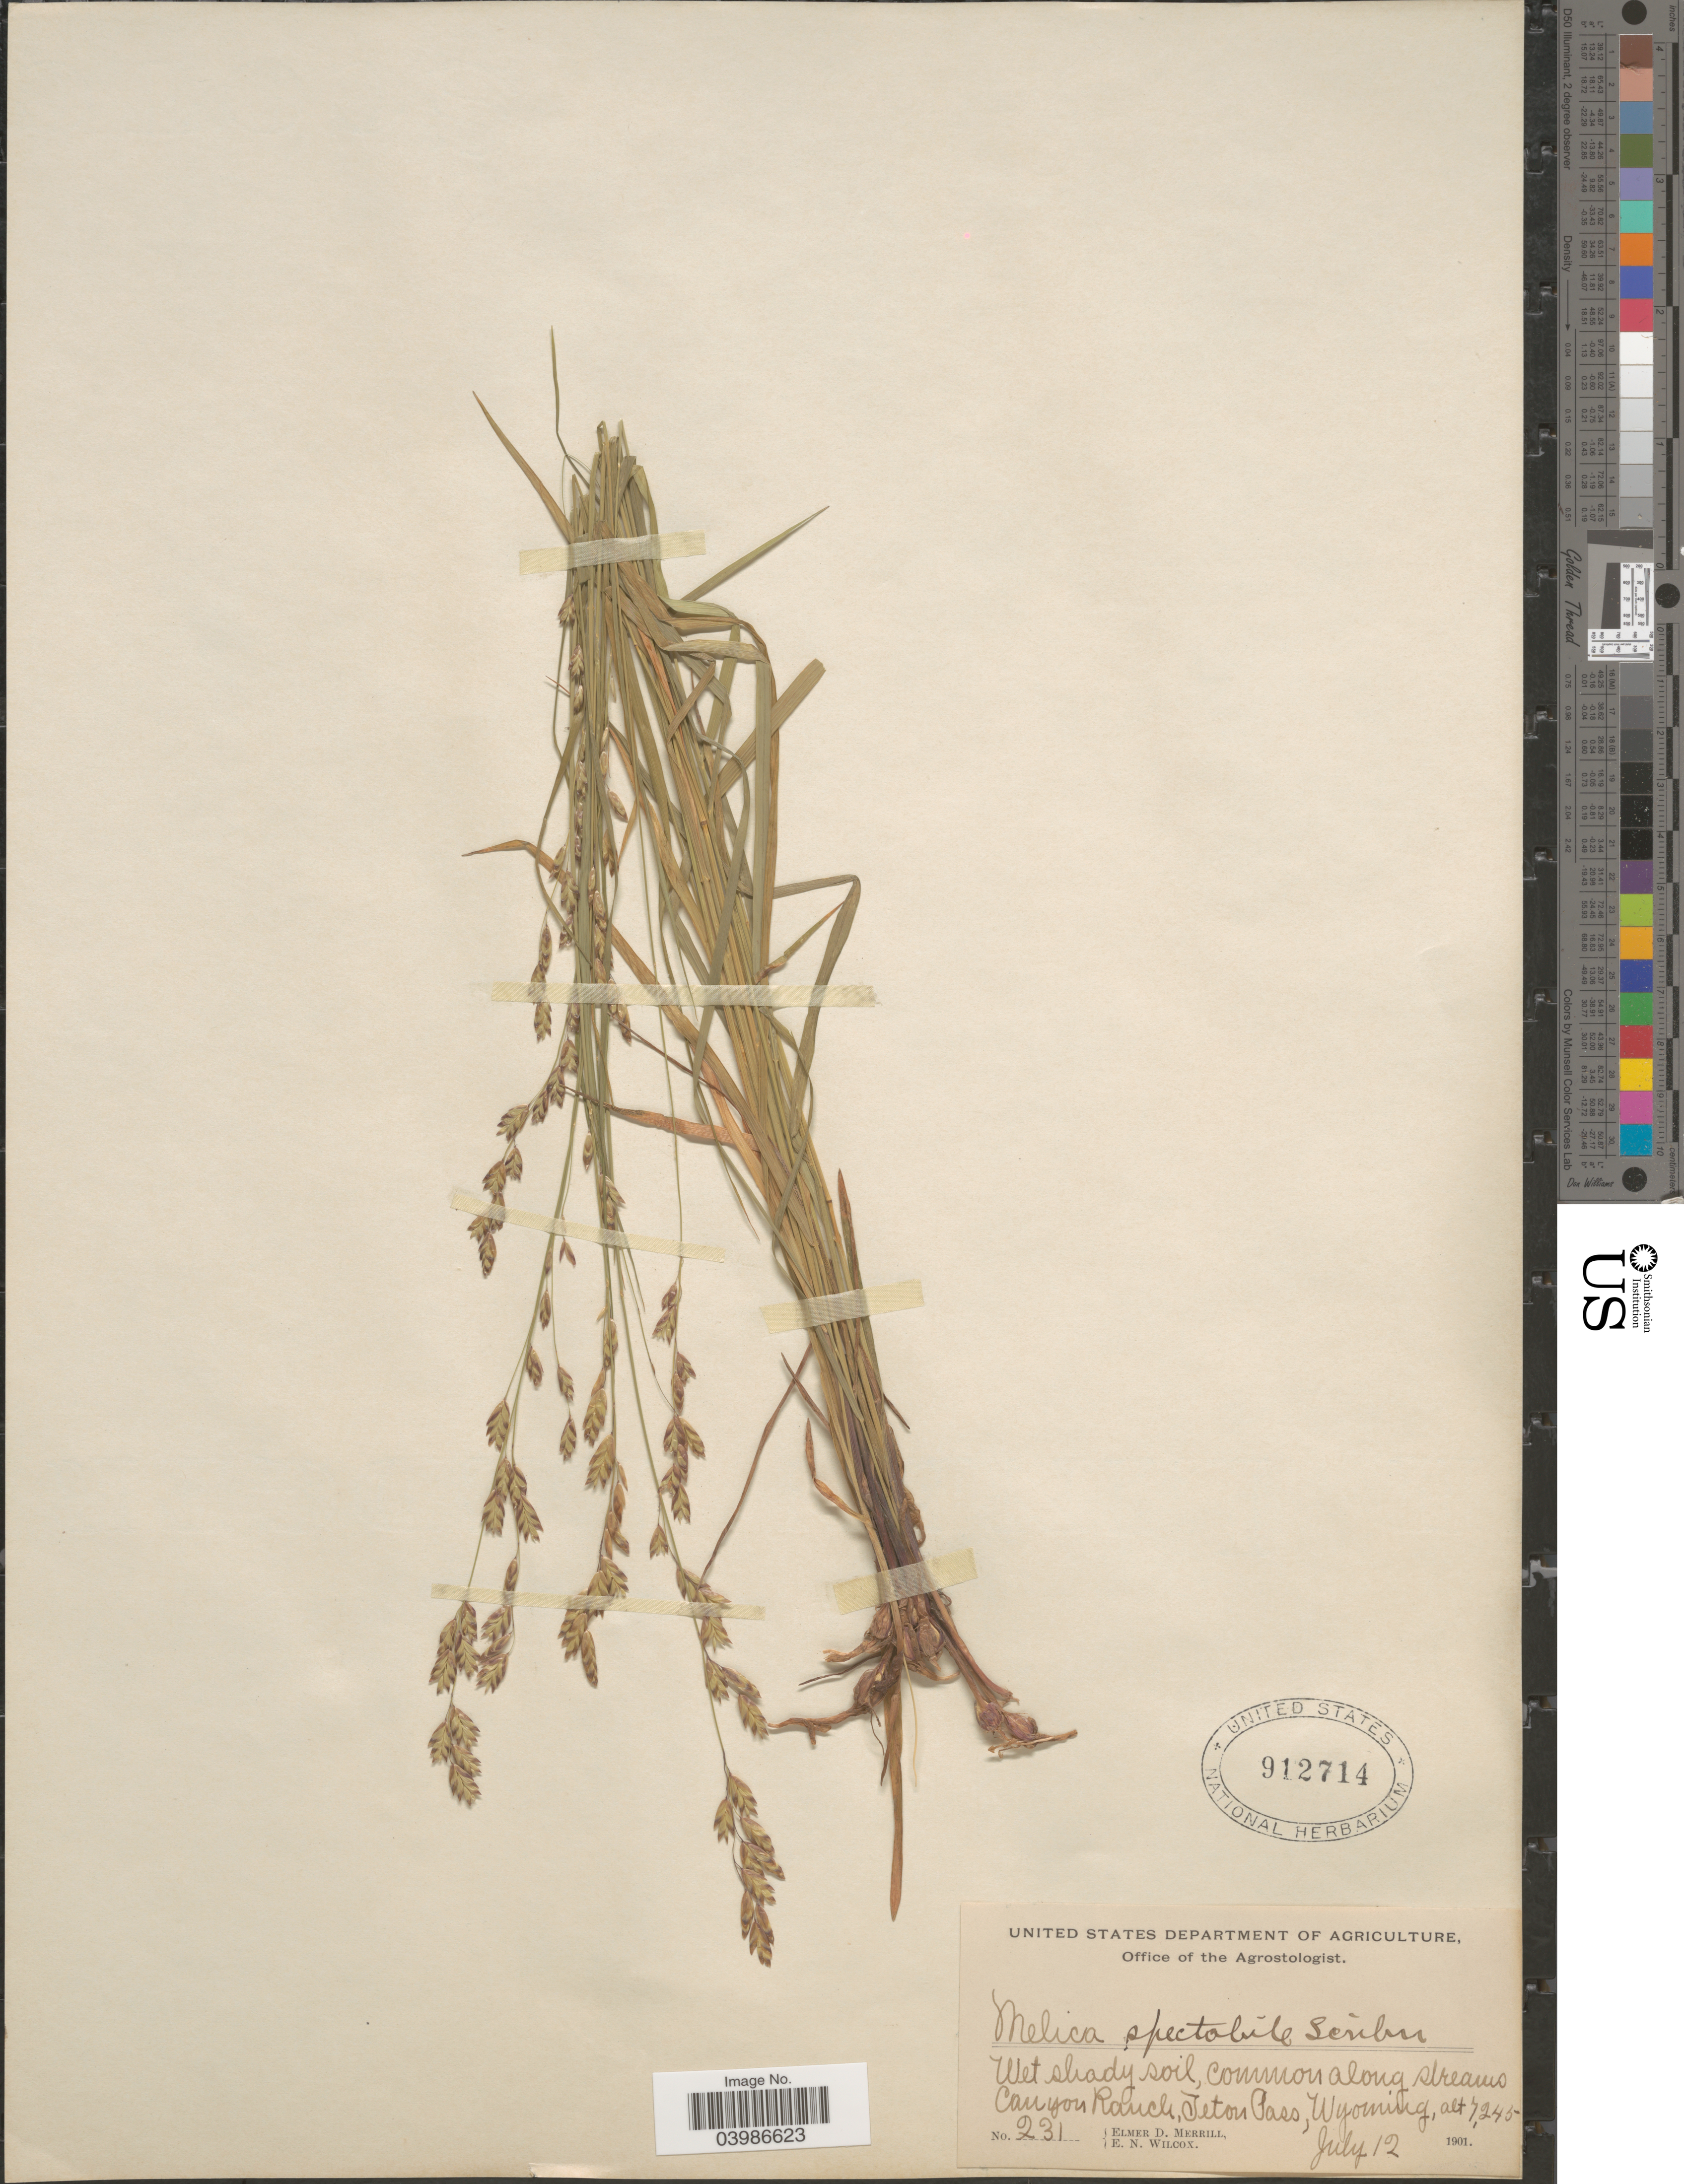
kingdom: Plantae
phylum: Tracheophyta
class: Liliopsida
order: Poales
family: Poaceae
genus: Melica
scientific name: Melica spectabilis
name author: Scribn.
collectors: E. D. Merrill & E. Wilcox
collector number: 231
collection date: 1901-07-12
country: United States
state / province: Wyoming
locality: Common along streams Canyon Ranch, Teton Pass.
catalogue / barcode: US 912714